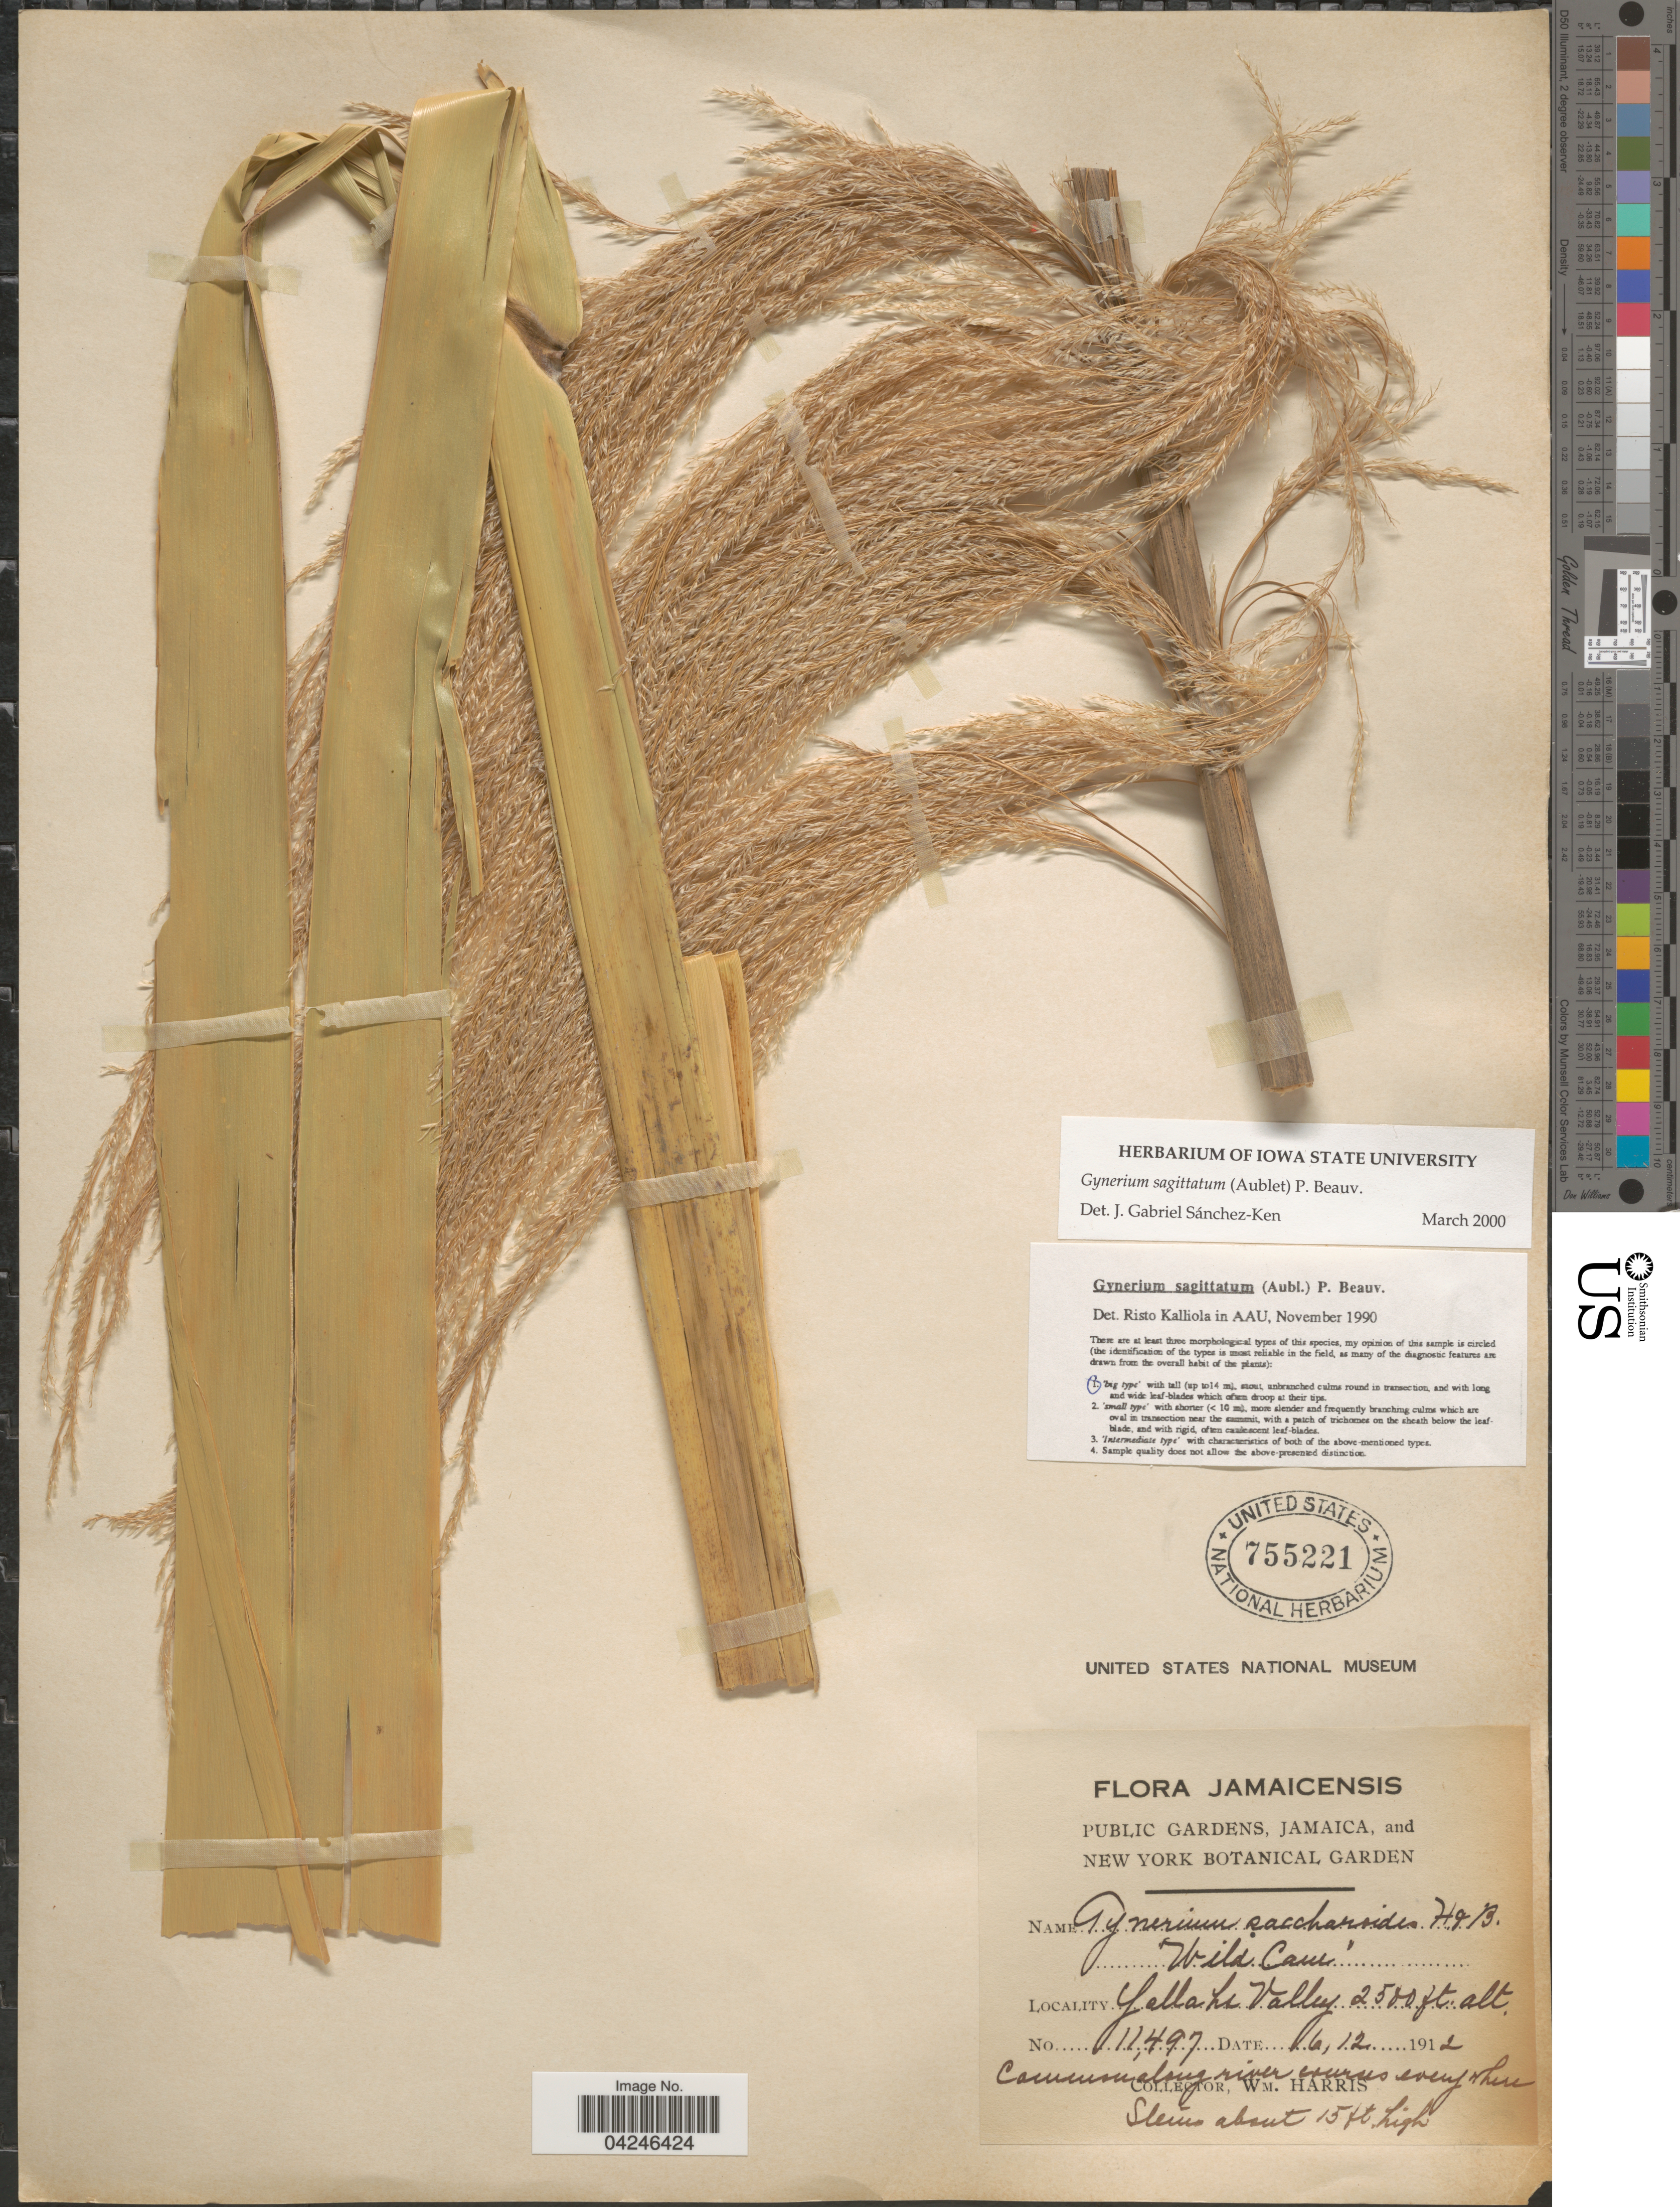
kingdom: Plantae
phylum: Tracheophyta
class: Liliopsida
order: Poales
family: Poaceae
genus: Gynerium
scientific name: Gynerium sagittatum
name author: (Aubl.) P. Beauv.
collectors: W. H. Harris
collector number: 11497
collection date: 1912-12-06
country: Jamaica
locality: Yallahs Valley.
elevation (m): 762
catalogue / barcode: US 755221